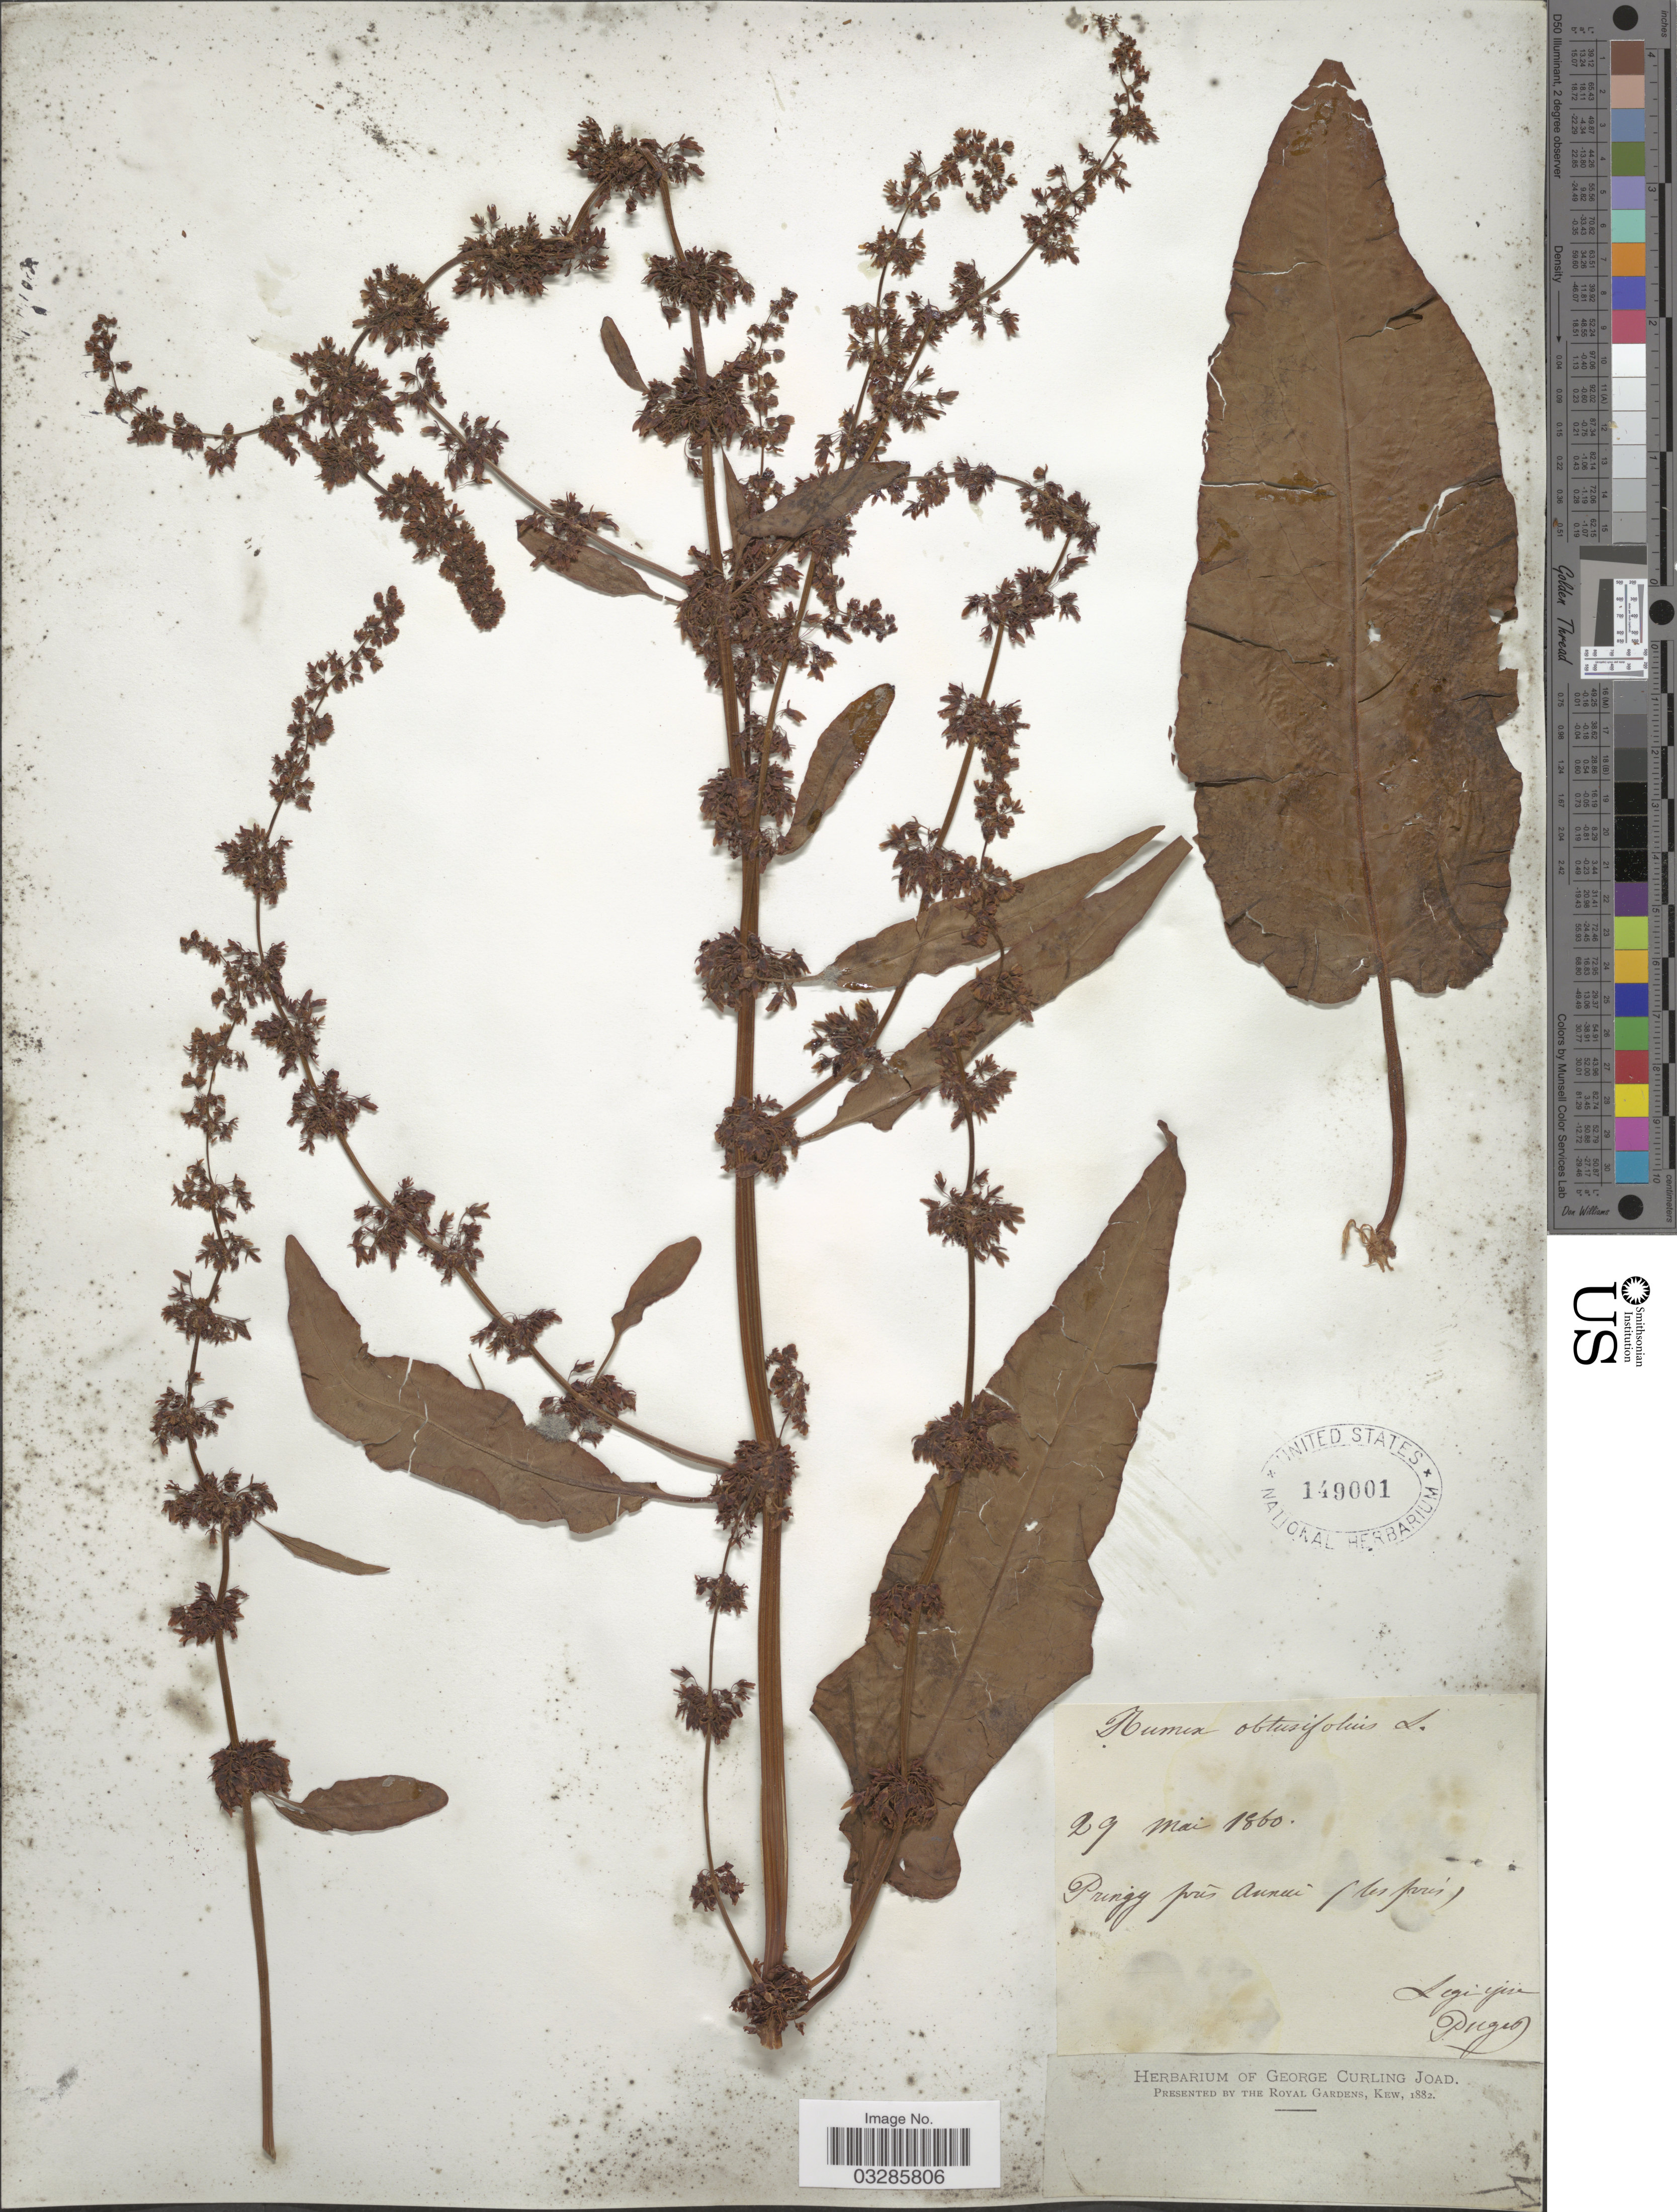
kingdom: Plantae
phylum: Tracheophyta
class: Magnoliopsida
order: Caryophyllales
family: Polygonaceae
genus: Rumex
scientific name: Rumex obtusifolius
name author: L.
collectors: -. Puget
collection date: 1860-05-29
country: France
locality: Pringy prés Annecí (les prés).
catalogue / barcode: US 149001